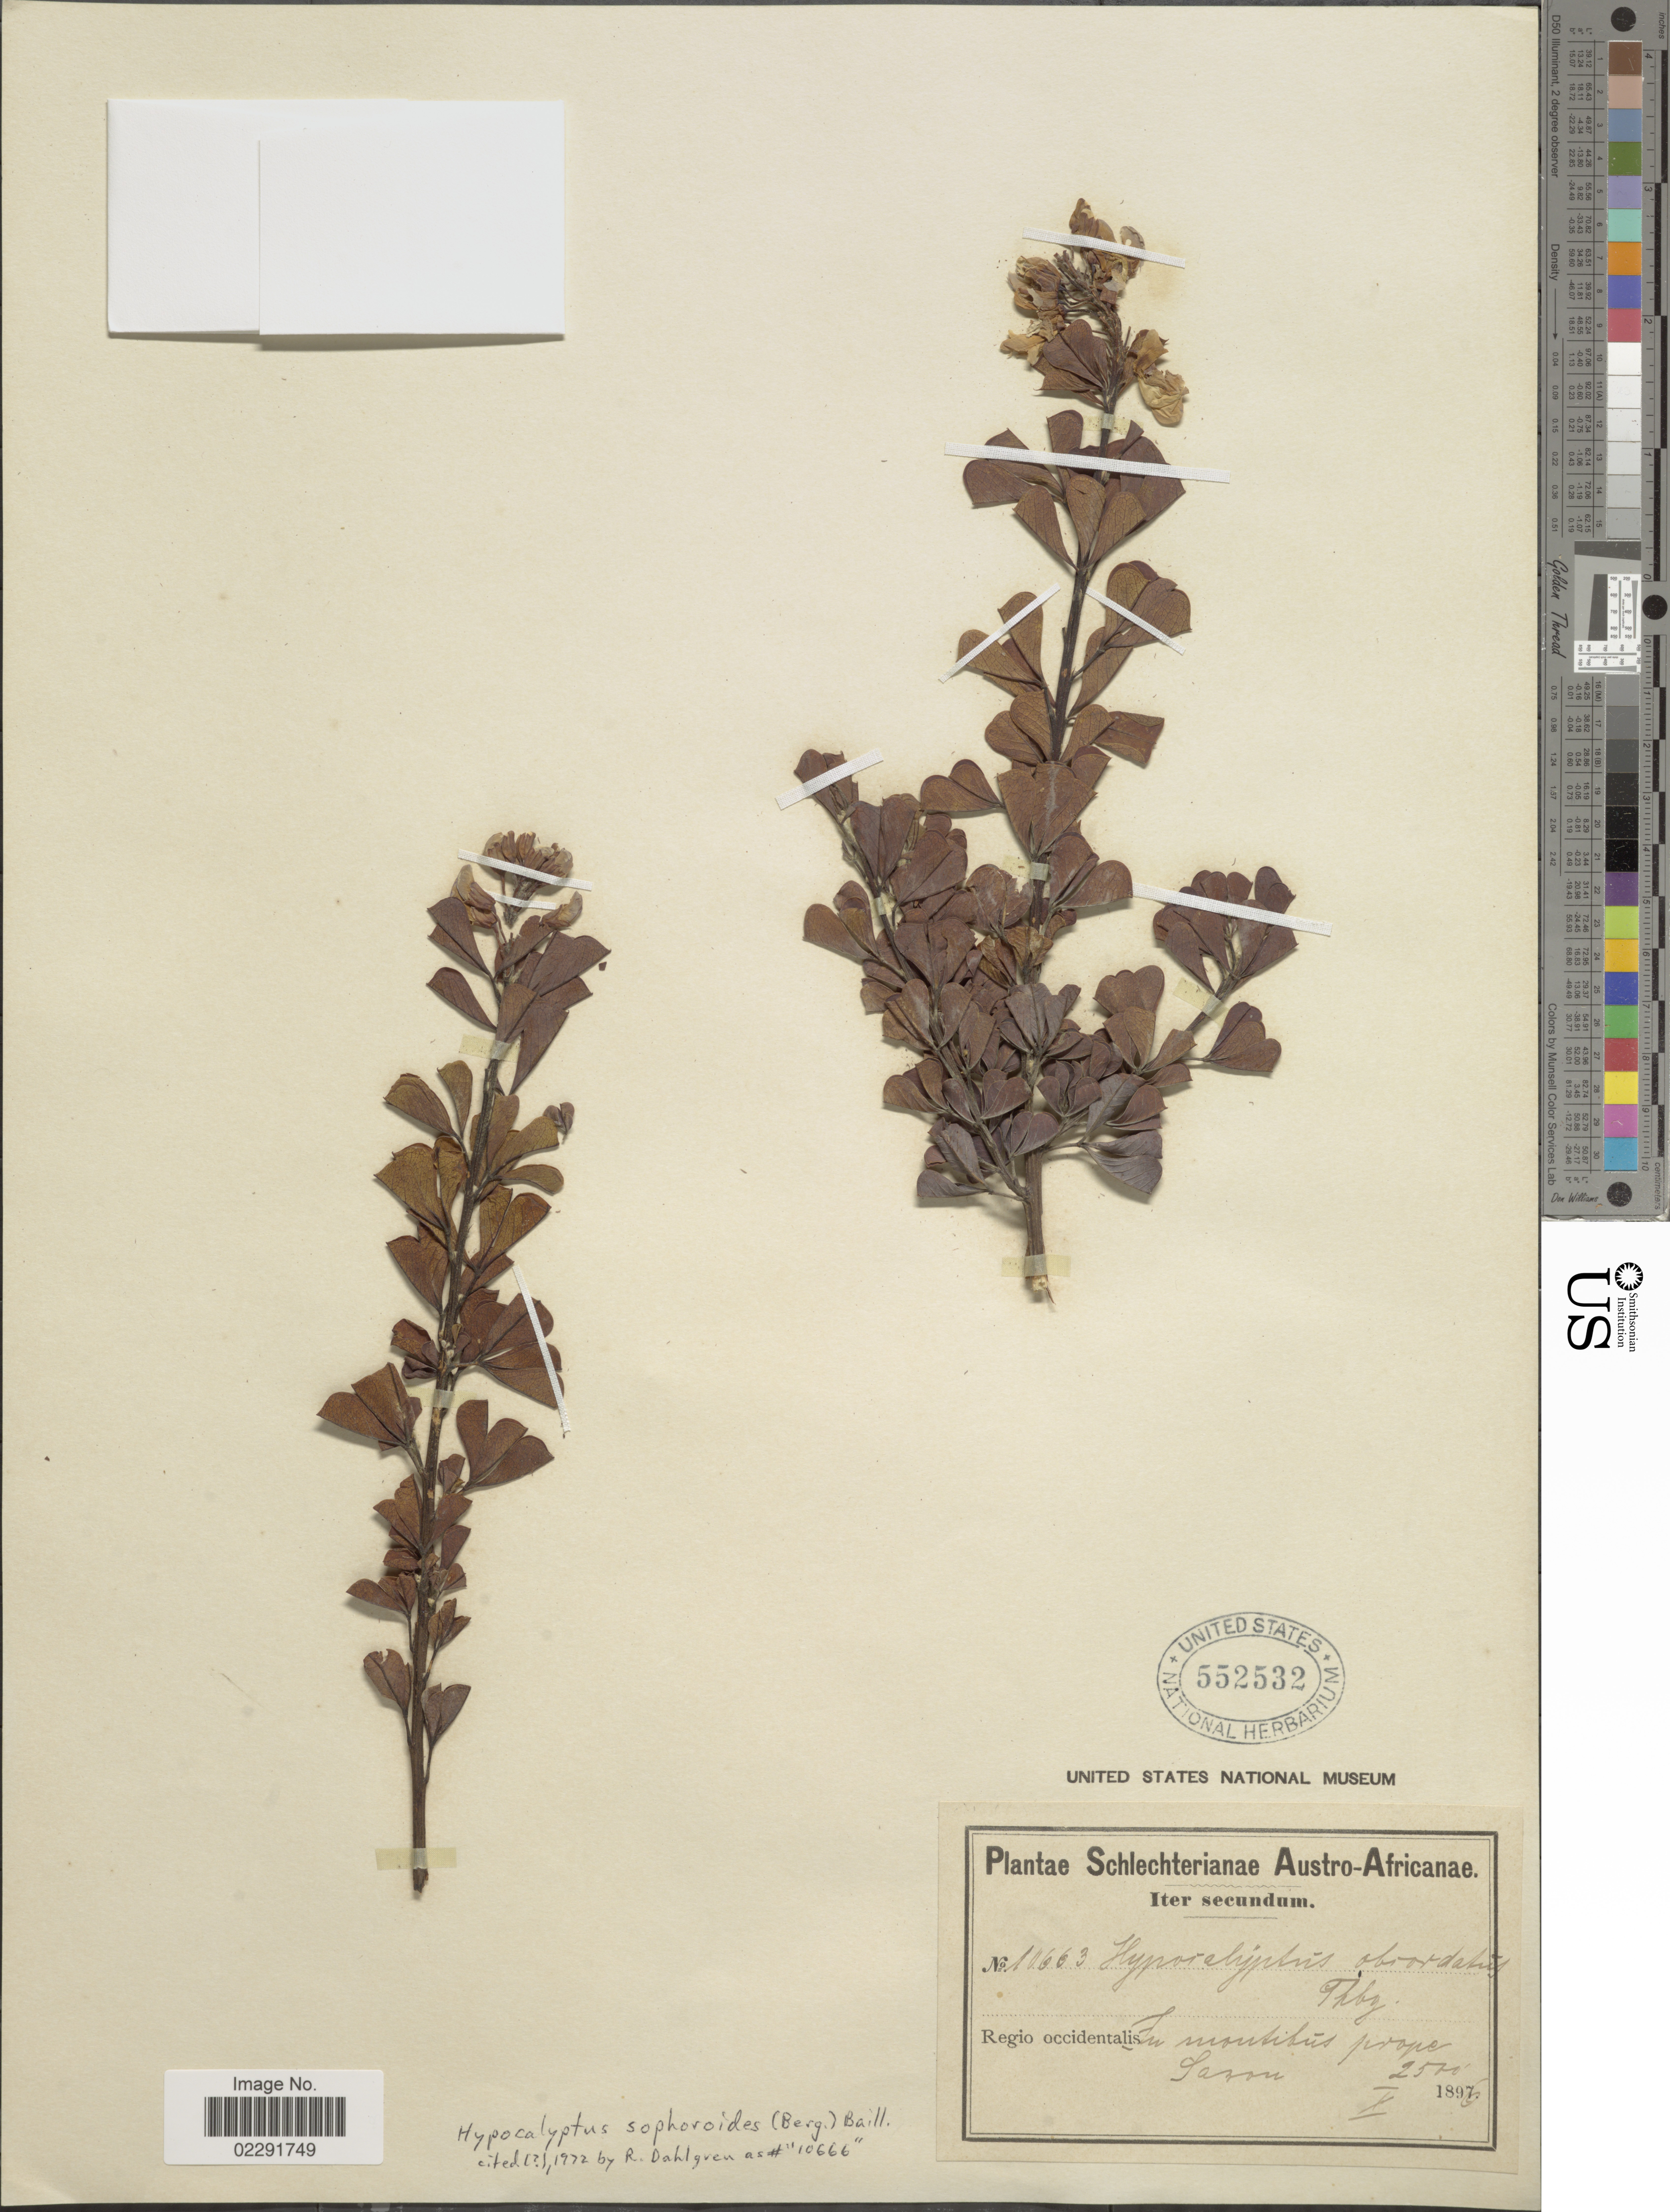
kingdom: Plantae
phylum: Tracheophyta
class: Magnoliopsida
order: Fabales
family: Fabaceae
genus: Hypocalyptus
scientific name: Hypocalyptus sophoroides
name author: (P.J. Bergius) Baill.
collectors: Schlechter, --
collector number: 11663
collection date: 1896-10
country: South Africa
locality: Austro-Africanae, Regio Occidentalis, In montibus prope Saron.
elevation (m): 762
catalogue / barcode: US 552532